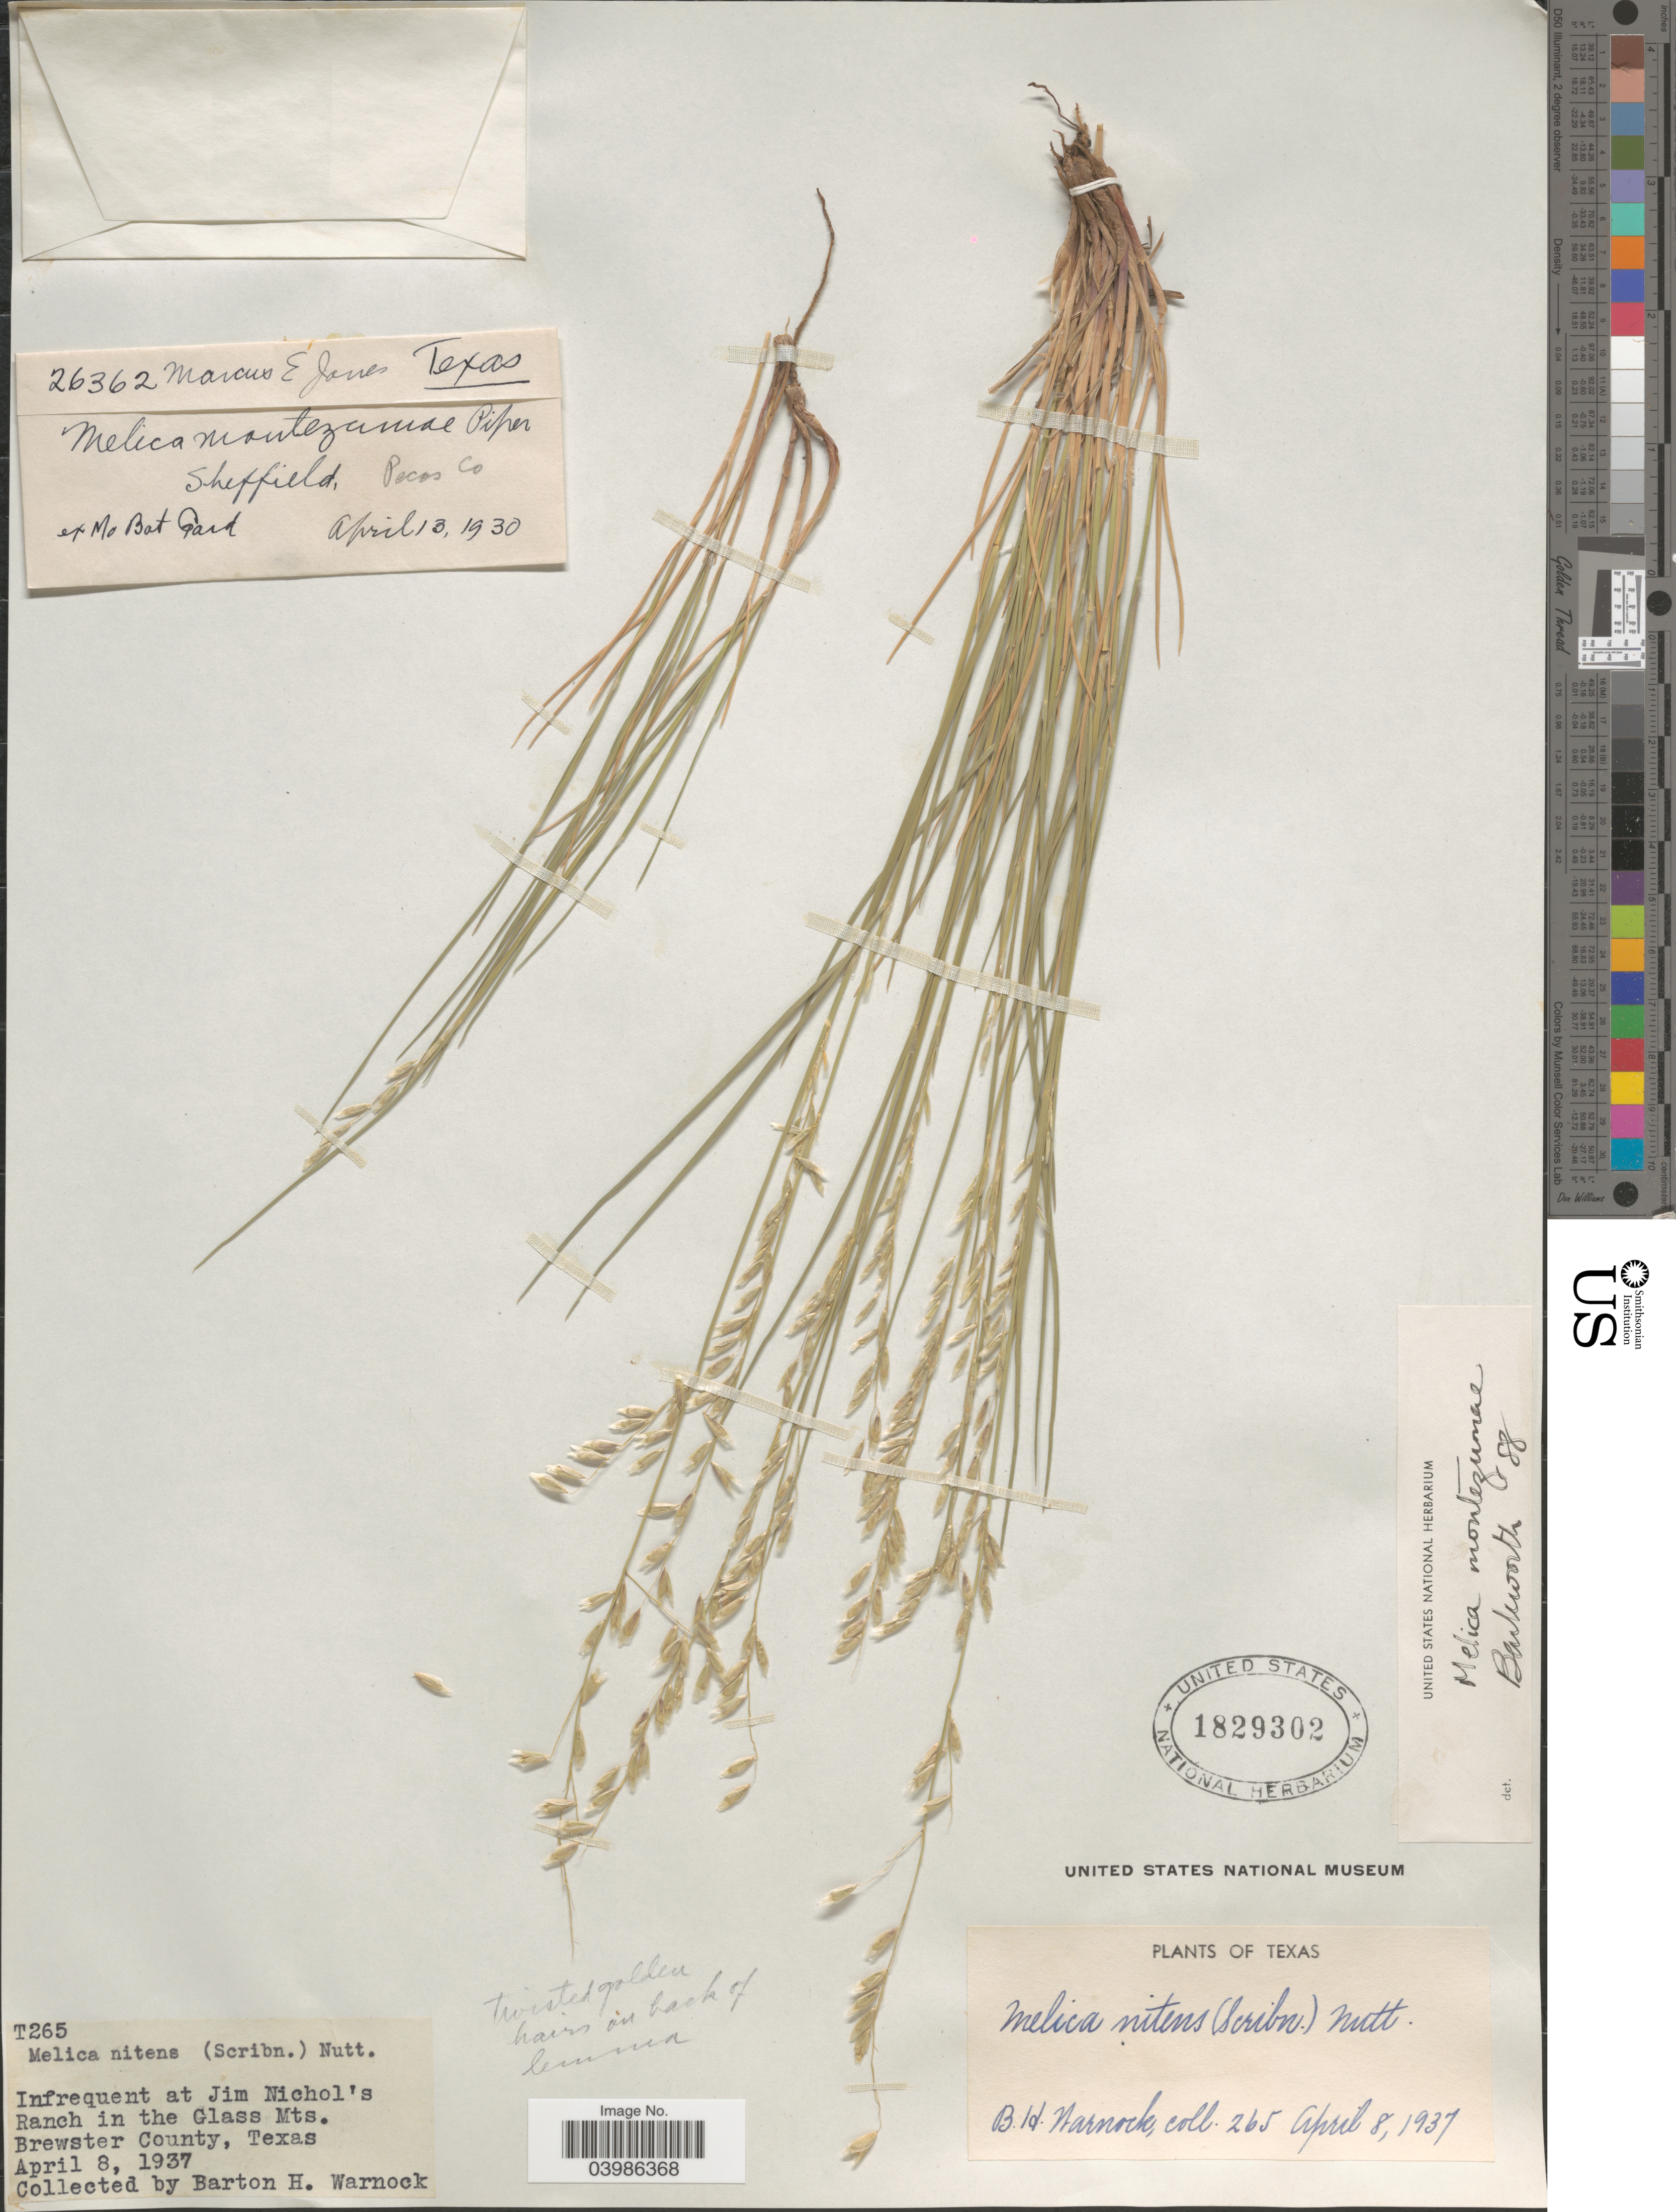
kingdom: Plantae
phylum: Tracheophyta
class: Liliopsida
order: Poales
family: Poaceae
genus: Melica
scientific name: Melica nitens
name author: (Scribn.) Nutt. ex Piper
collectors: B. H. Warnock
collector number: T265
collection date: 1937-04-08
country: United States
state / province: Texas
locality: Infrequent at Jim Nichol's Ranch in the Glass Mts. Brewster County.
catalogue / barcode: US 1829302